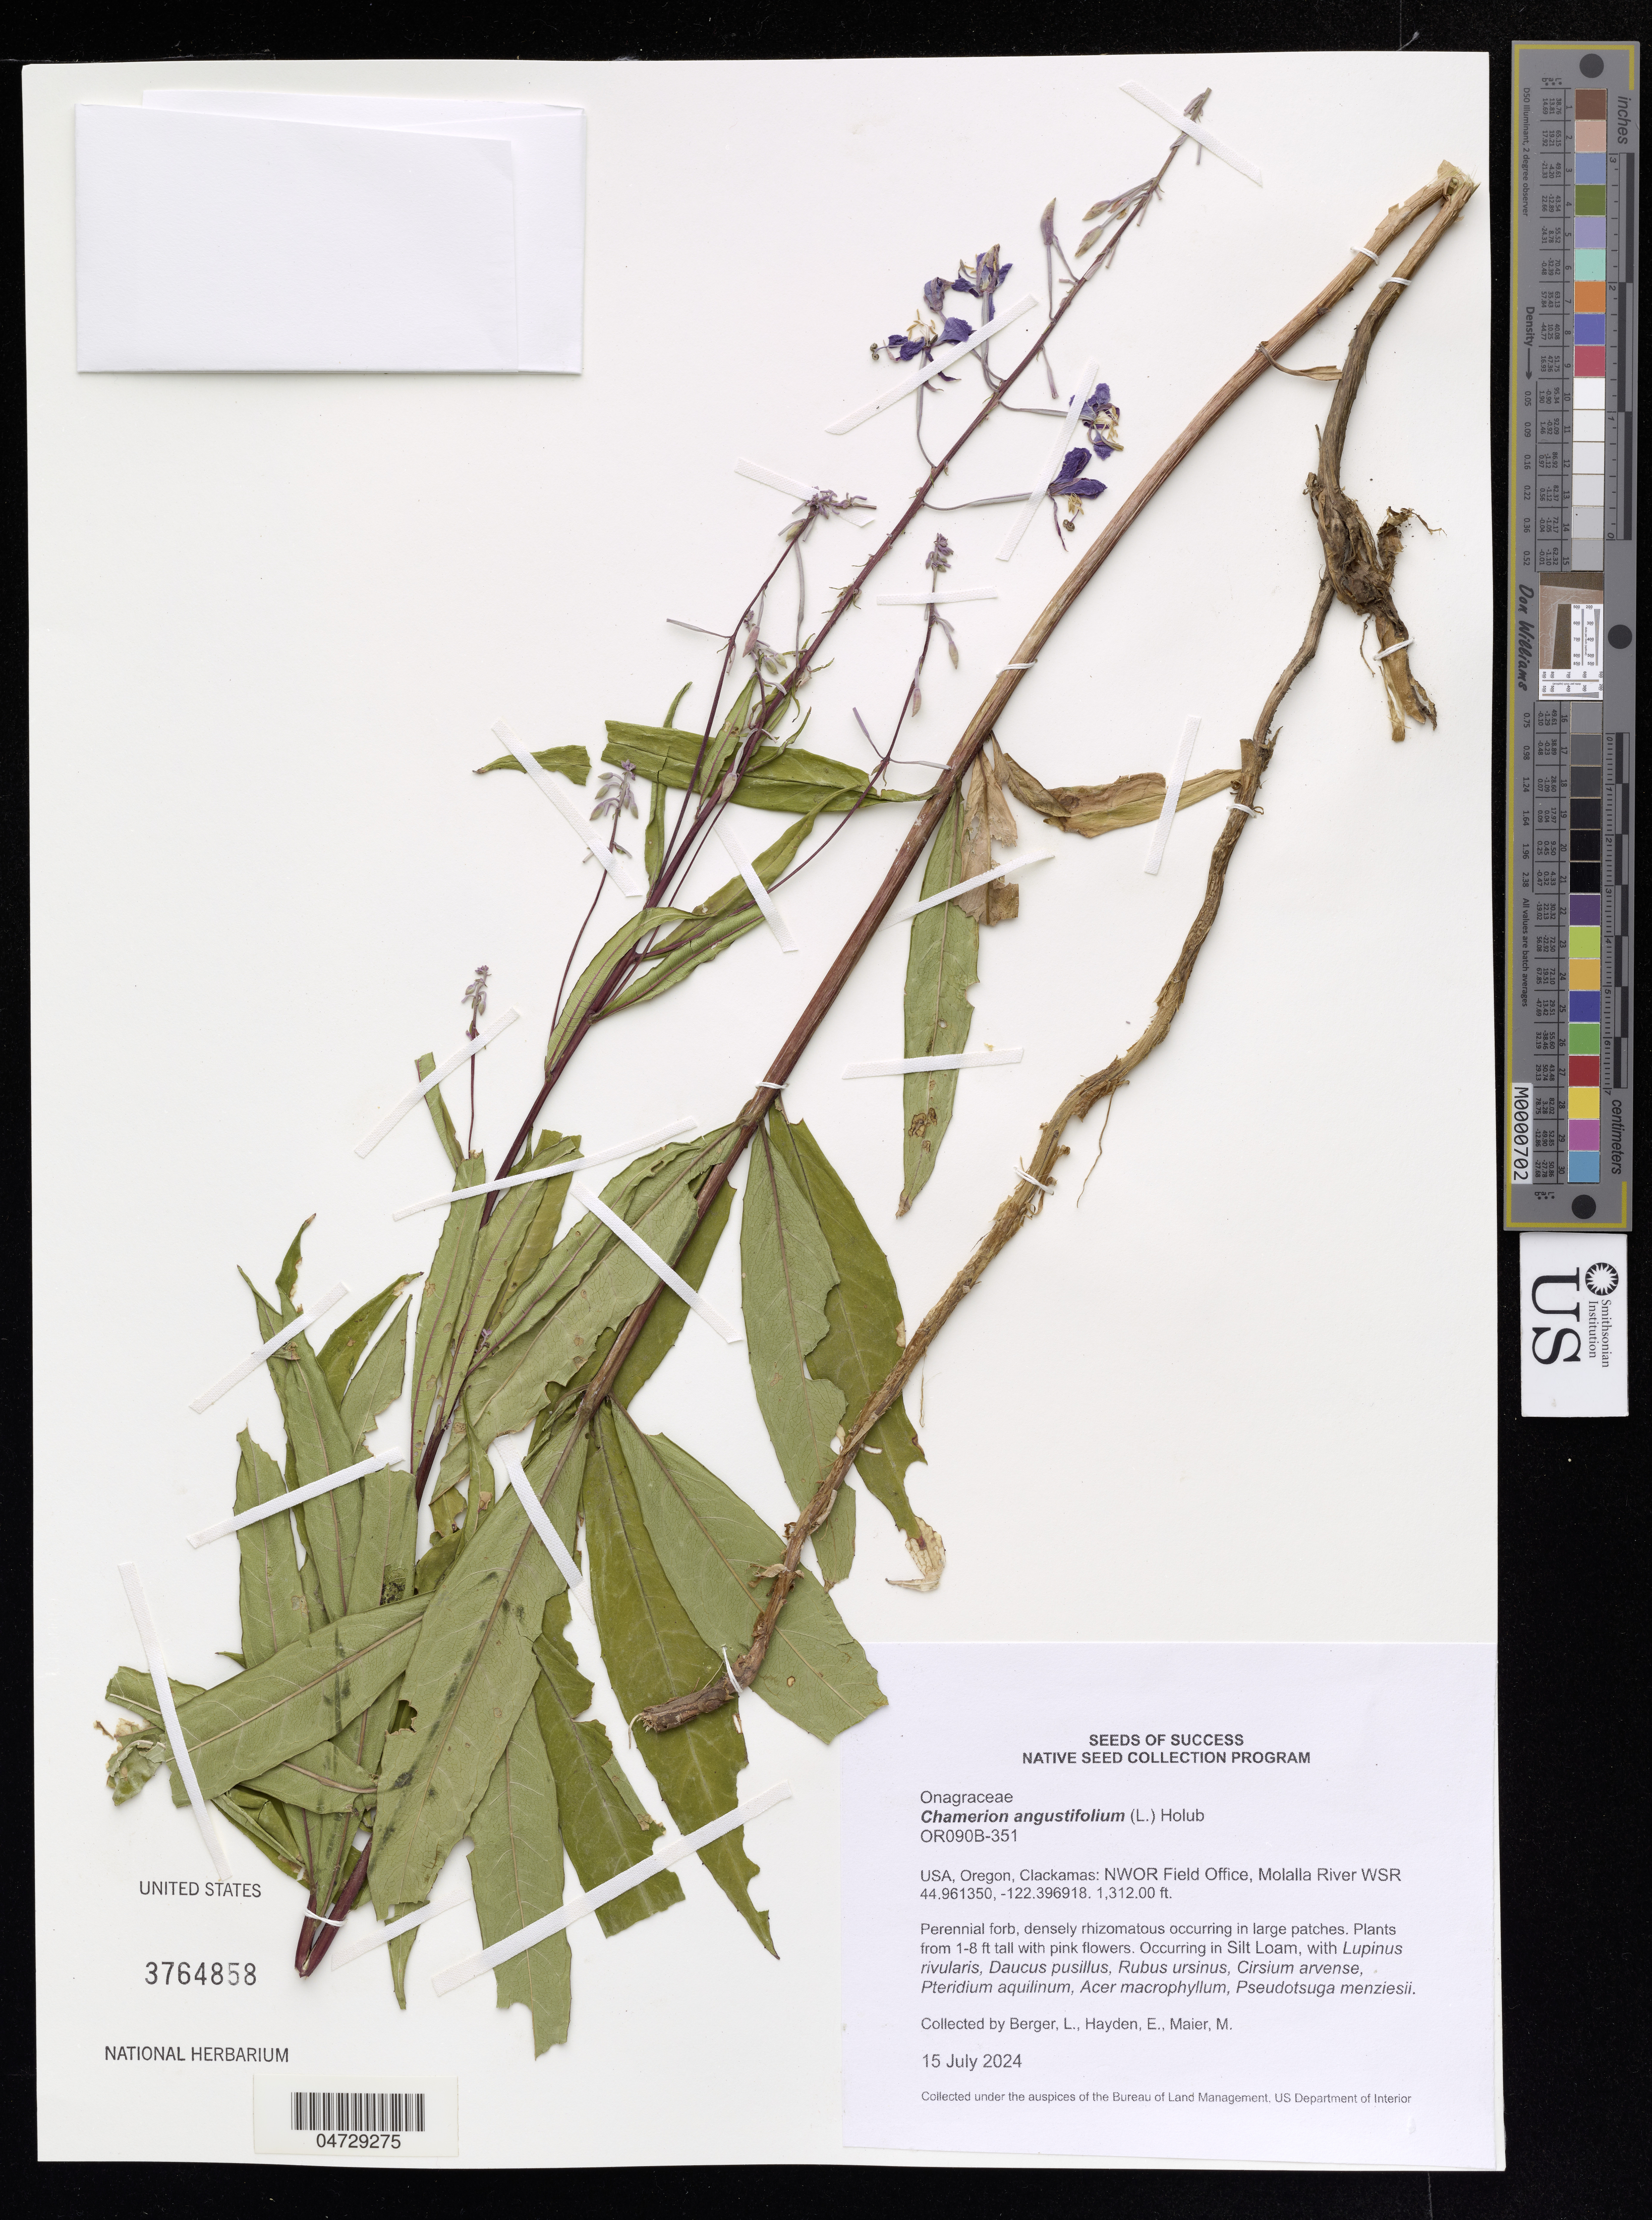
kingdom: Plantae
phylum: Tracheophyta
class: Magnoliopsida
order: Myrtales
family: Onagraceae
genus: Chamerion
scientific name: Chamerion angustifolium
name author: (L.) Holub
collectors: L. Berger, E. Hayden & M. Maier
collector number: OR090B-351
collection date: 2024-07-15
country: United States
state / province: Oregon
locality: Clackamas: NWOR Field Office, Molalla River WSR.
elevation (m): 400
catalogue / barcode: US 3764858